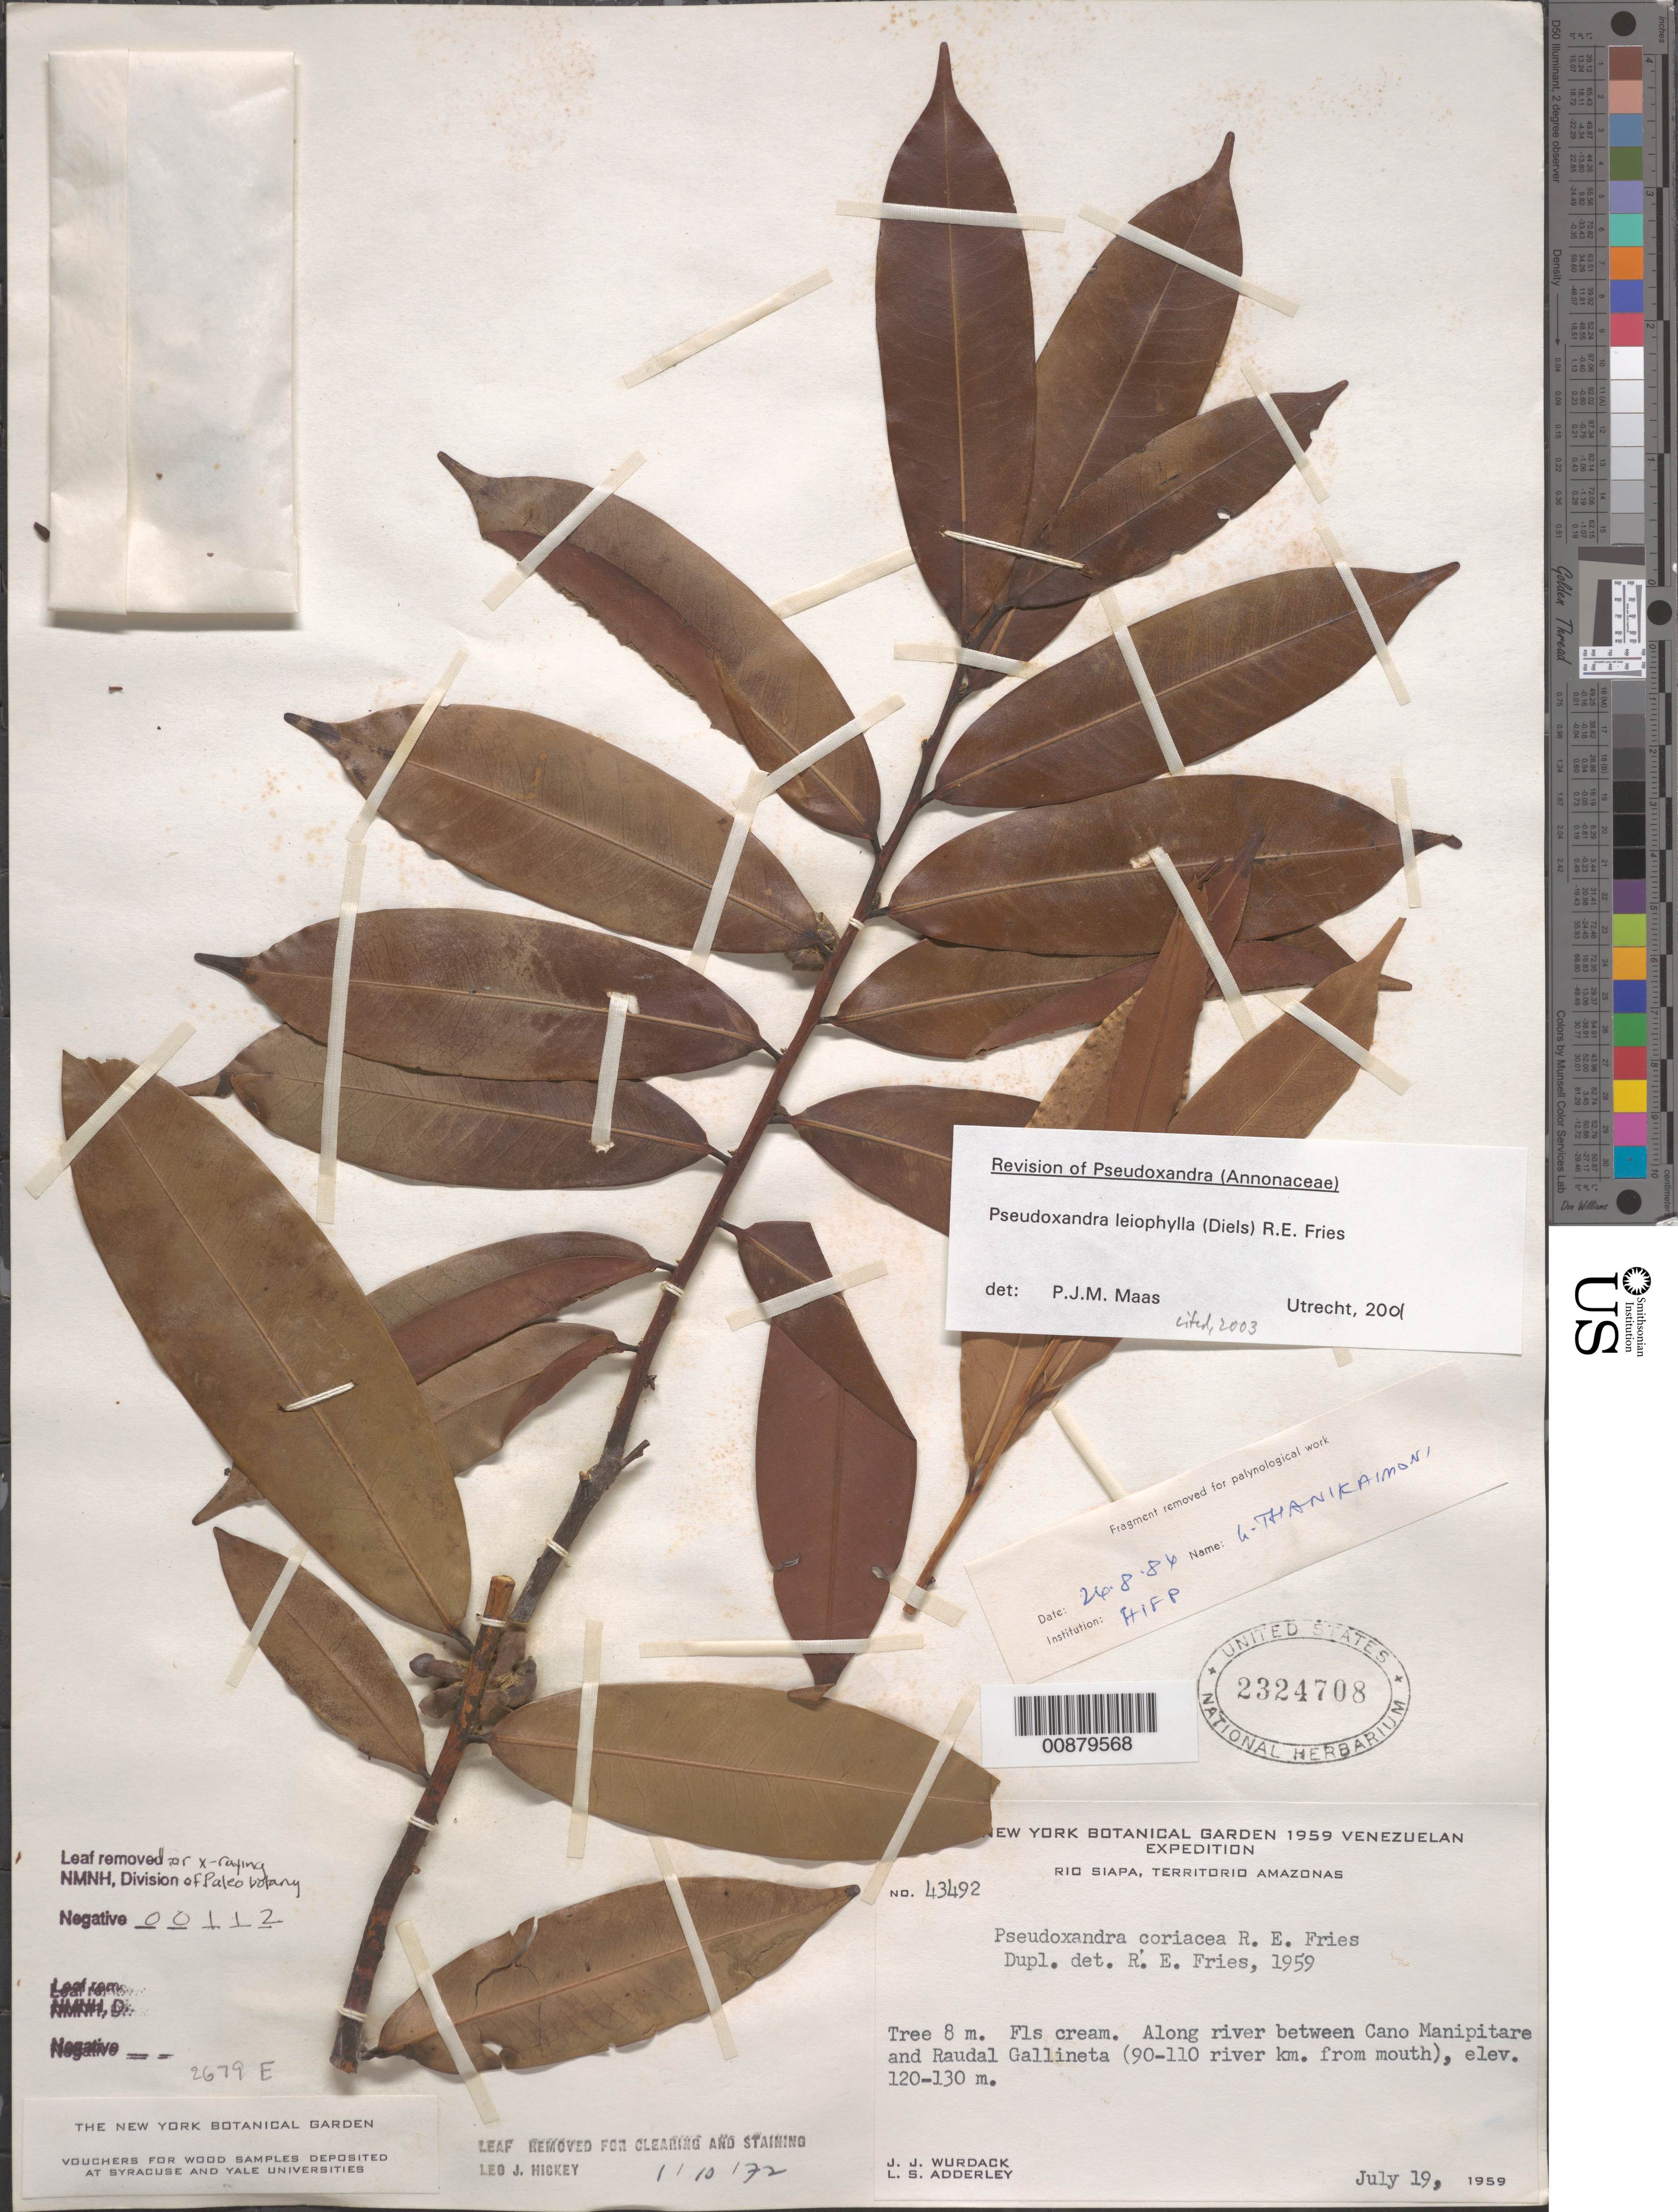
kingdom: Plantae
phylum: Tracheophyta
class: Magnoliopsida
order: Magnoliales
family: Annonaceae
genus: Pseudoxandra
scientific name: Pseudoxandra leiophylla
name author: (Diels) R.E. Fr.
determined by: Maas, Paul J. M.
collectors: J. J. Wurdack & L. S. Adderley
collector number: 43492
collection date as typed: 19-Jul-59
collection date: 1959-07-19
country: Venezuela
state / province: Amazonas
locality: Río Siapa, between Caño Manipitare and Raudal Gallineta (90-110 river km from mouth)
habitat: Along river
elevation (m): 120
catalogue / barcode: US 2324708